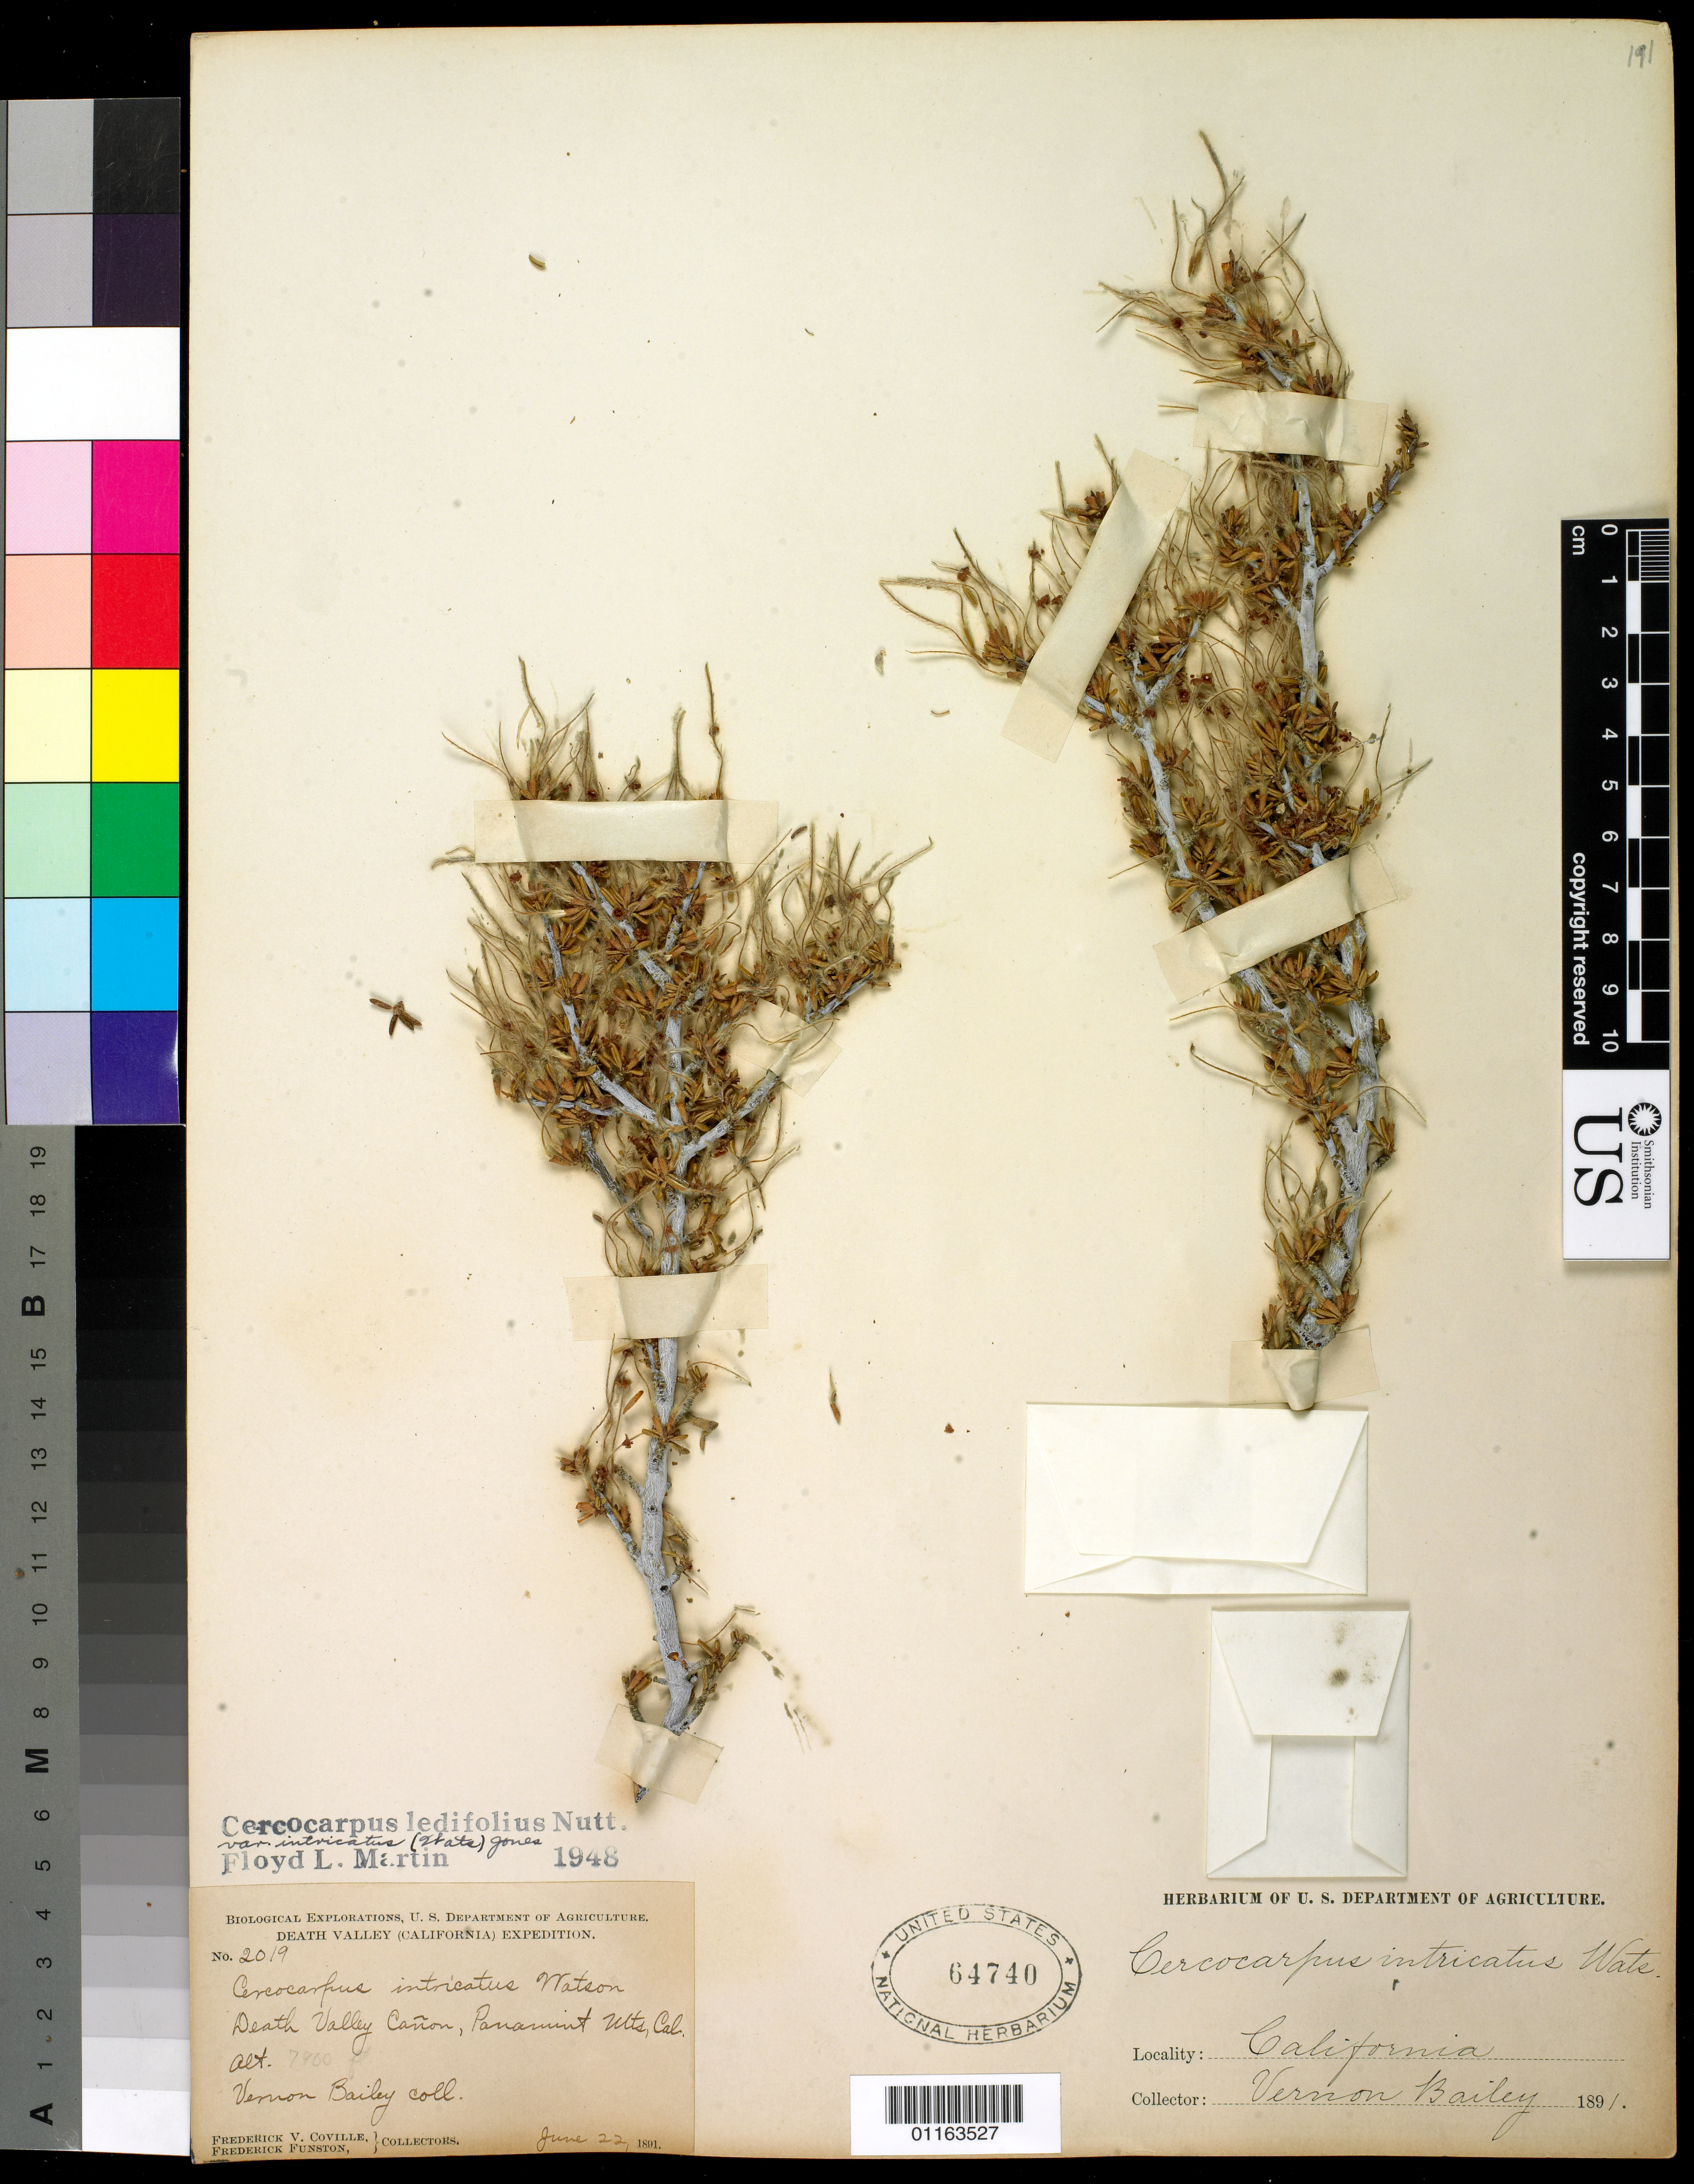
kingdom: Plantae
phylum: Tracheophyta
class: Magnoliopsida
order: Rosales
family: Rosaceae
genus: Cercocarpus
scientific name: Cercocarpus ledifolius var. intricatus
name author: Nutt.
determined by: Martin, F. L.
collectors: V. O. Bailey, F. V. Coville & F. Funston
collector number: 2019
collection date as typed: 22 Jun 1891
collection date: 1891-06-22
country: United States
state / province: California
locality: Death Valley Canyon, Panamint Mts.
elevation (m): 2408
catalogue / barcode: US 64740